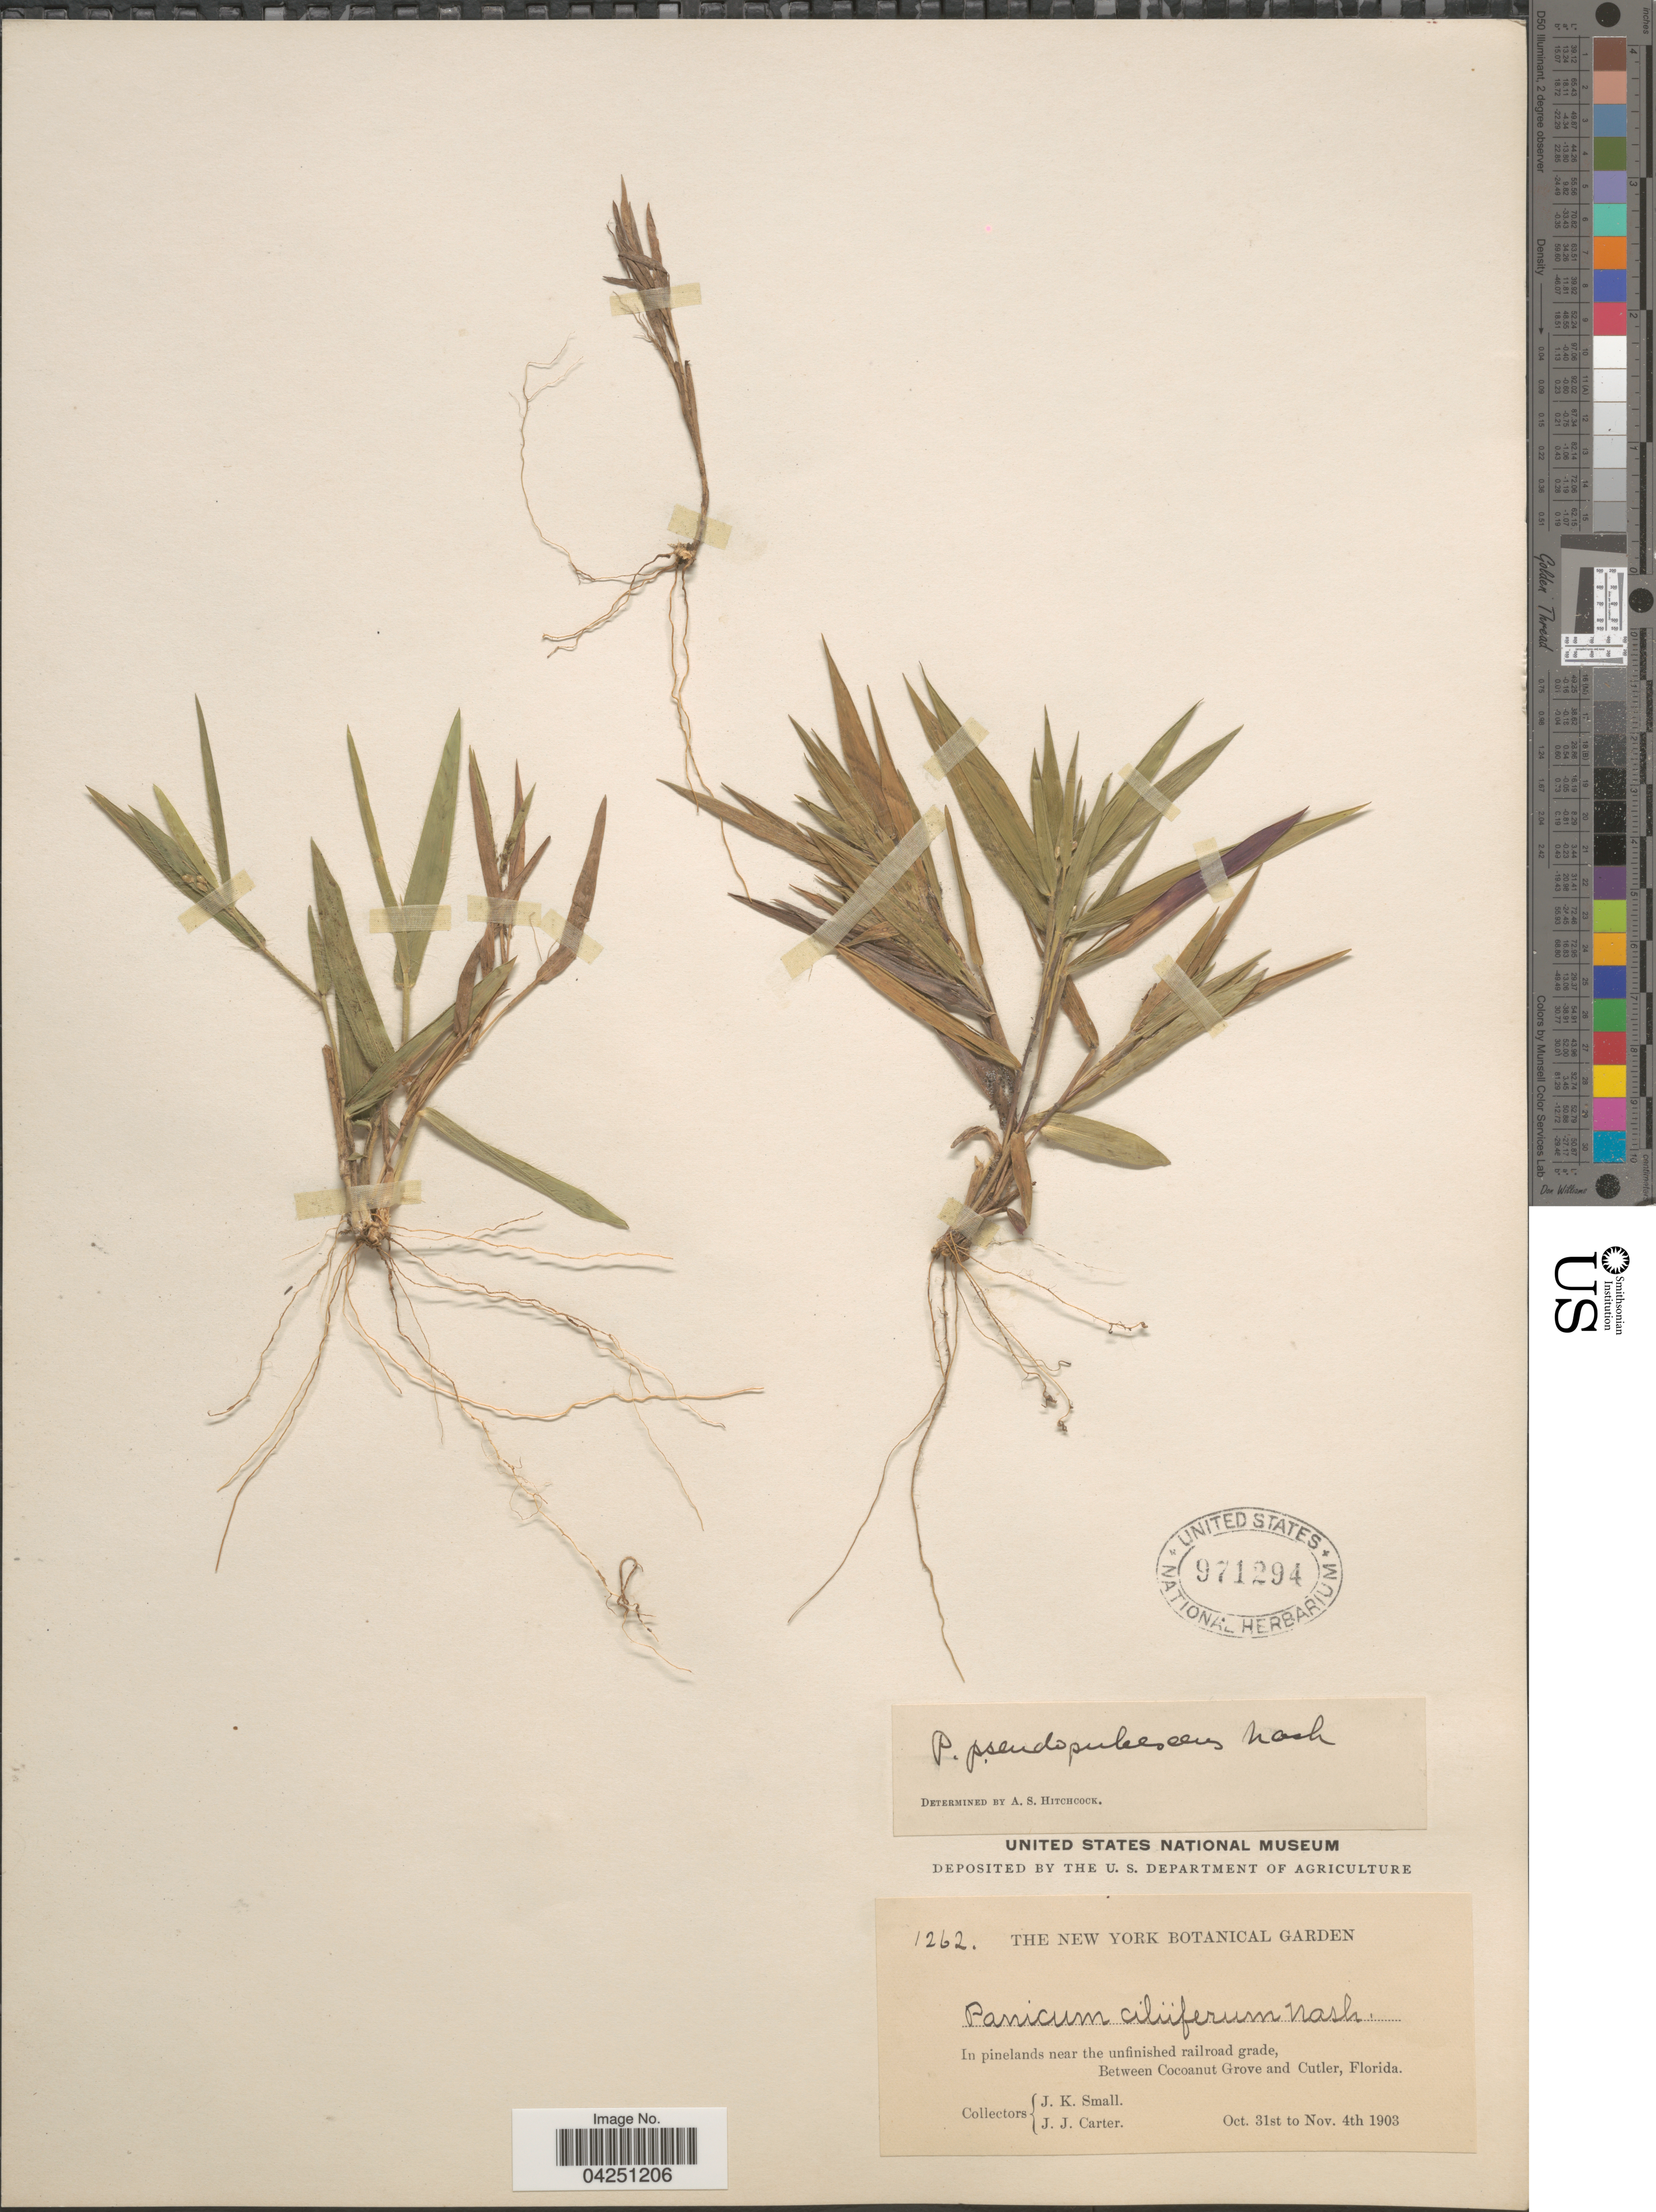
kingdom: Plantae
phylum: Tracheophyta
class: Liliopsida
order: Poales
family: Poaceae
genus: Dichanthelium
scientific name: Dichanthelium acuminatum var. acuminatum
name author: (Sw.) Gould & C.A. Clark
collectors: J. K. Small & J. Carter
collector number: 1262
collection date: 1903-10-31/1903-11-04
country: United States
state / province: Florida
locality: In pinelands near the unfinished railroad grade, Between Cocoanut Grove and Cutler.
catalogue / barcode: US 971294